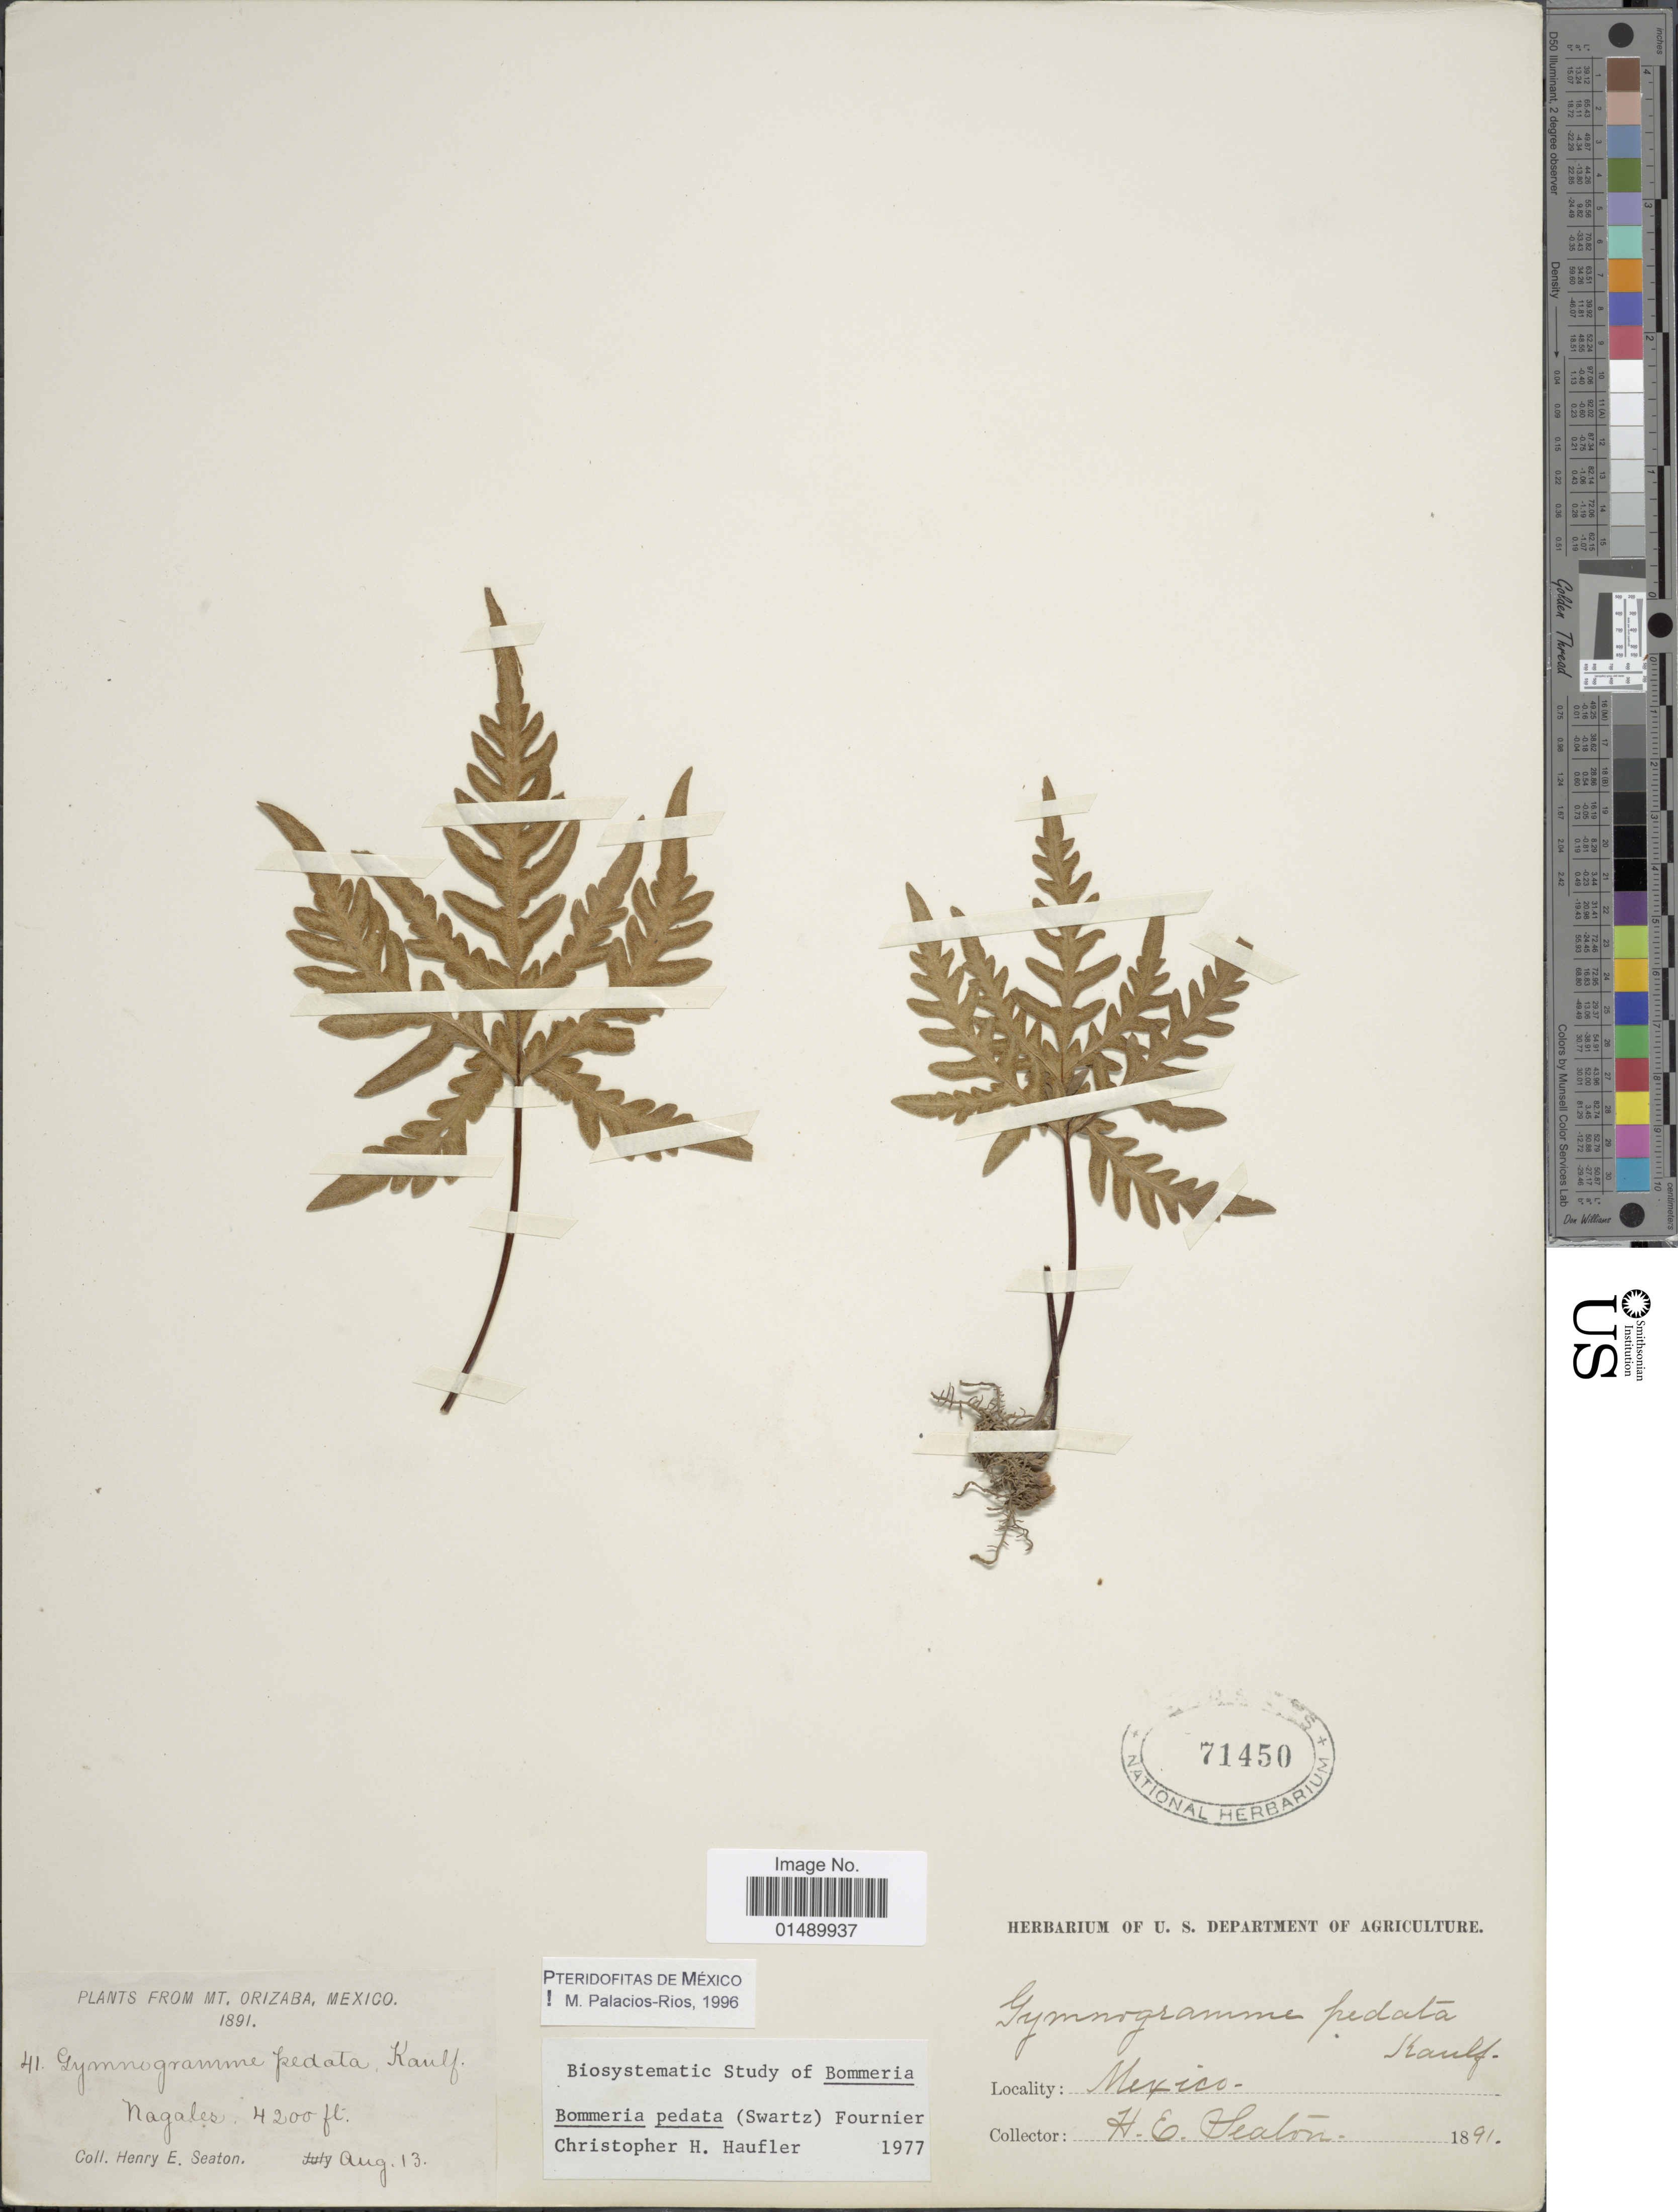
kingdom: Plantae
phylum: Tracheophyta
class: Polypodiopsida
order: Polypodiales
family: Pteridaceae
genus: Bommeria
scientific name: Bommeria pedata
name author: (Sw.) E. Fourn.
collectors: H. E. Seaton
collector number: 41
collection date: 1891-08-13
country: Mexico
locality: Mexico, Mt. Orizaba, Nagales.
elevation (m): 1280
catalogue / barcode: US 71450